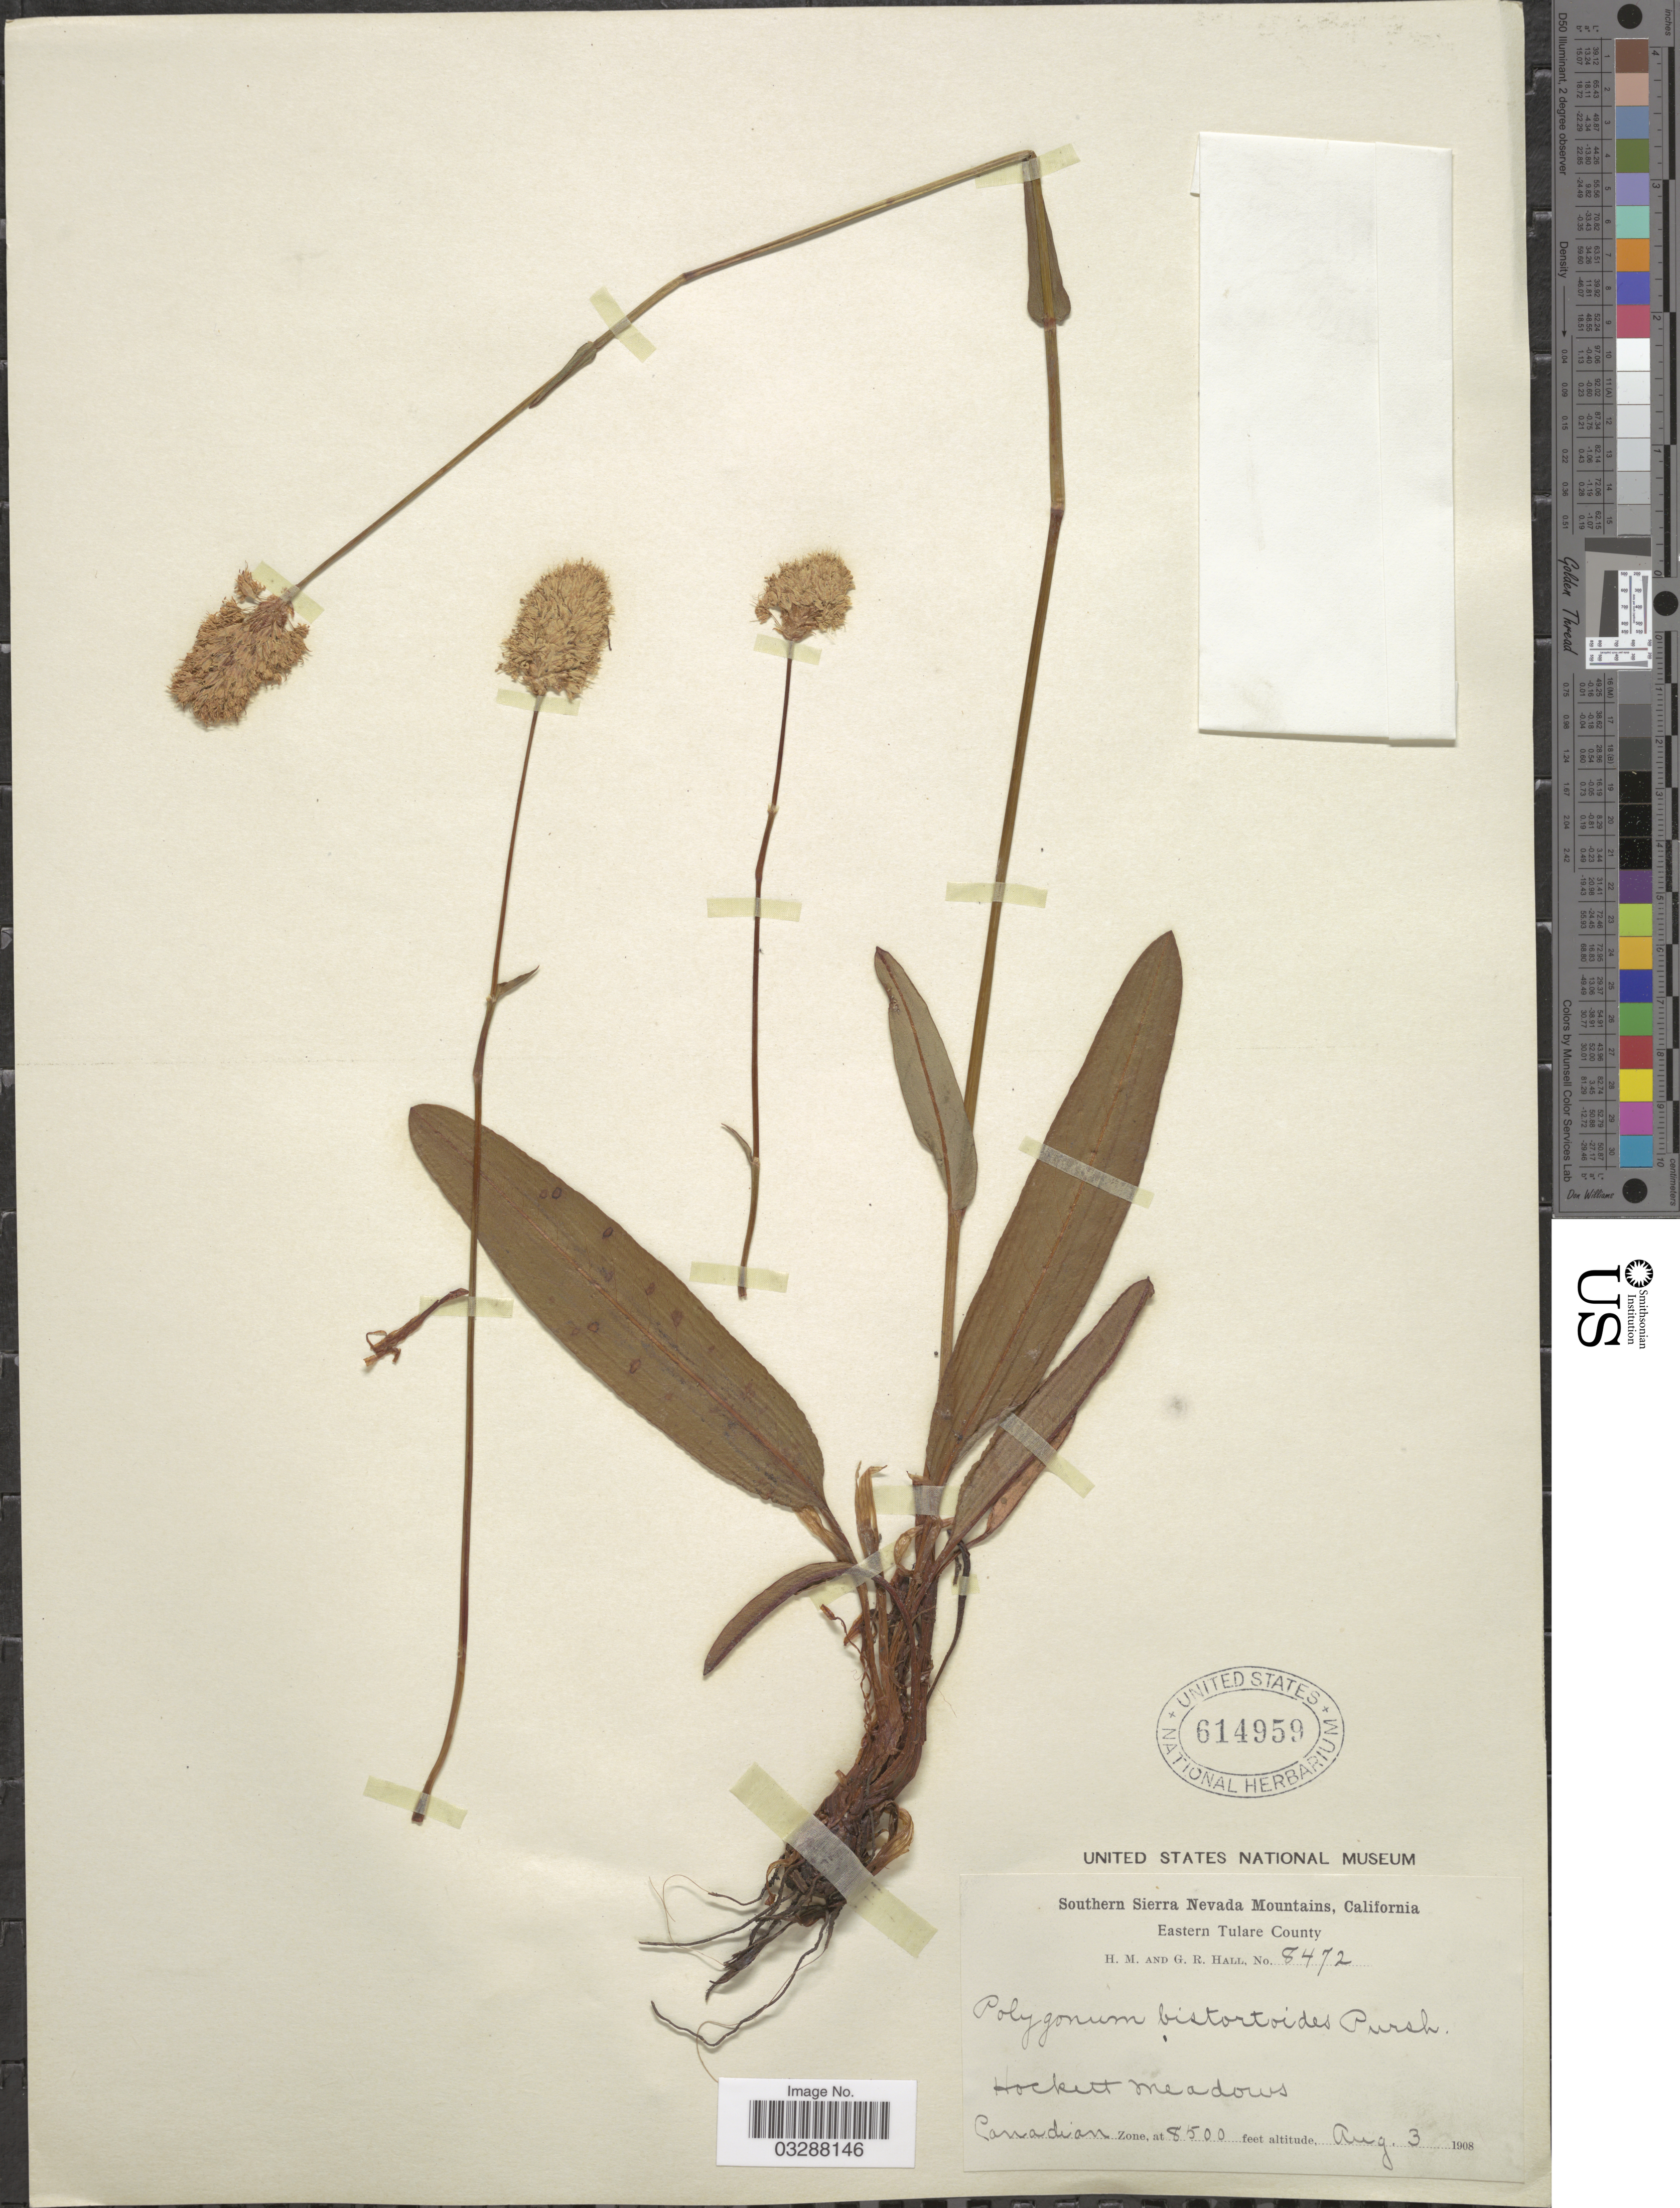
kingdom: Plantae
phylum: Tracheophyta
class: Magnoliopsida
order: Caryophyllales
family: Polygonaceae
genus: Bistorta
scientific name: Bistorta bistortoides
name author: (Pursh) Small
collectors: H. M. Hall & G. Hall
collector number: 8472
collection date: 1908-08-03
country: United States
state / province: California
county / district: Tulare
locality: Southern Sierra Nevada Mountains. Eastern Tulare County. Hockett Meadows. Canadian Zone.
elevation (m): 2591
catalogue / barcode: US 614959